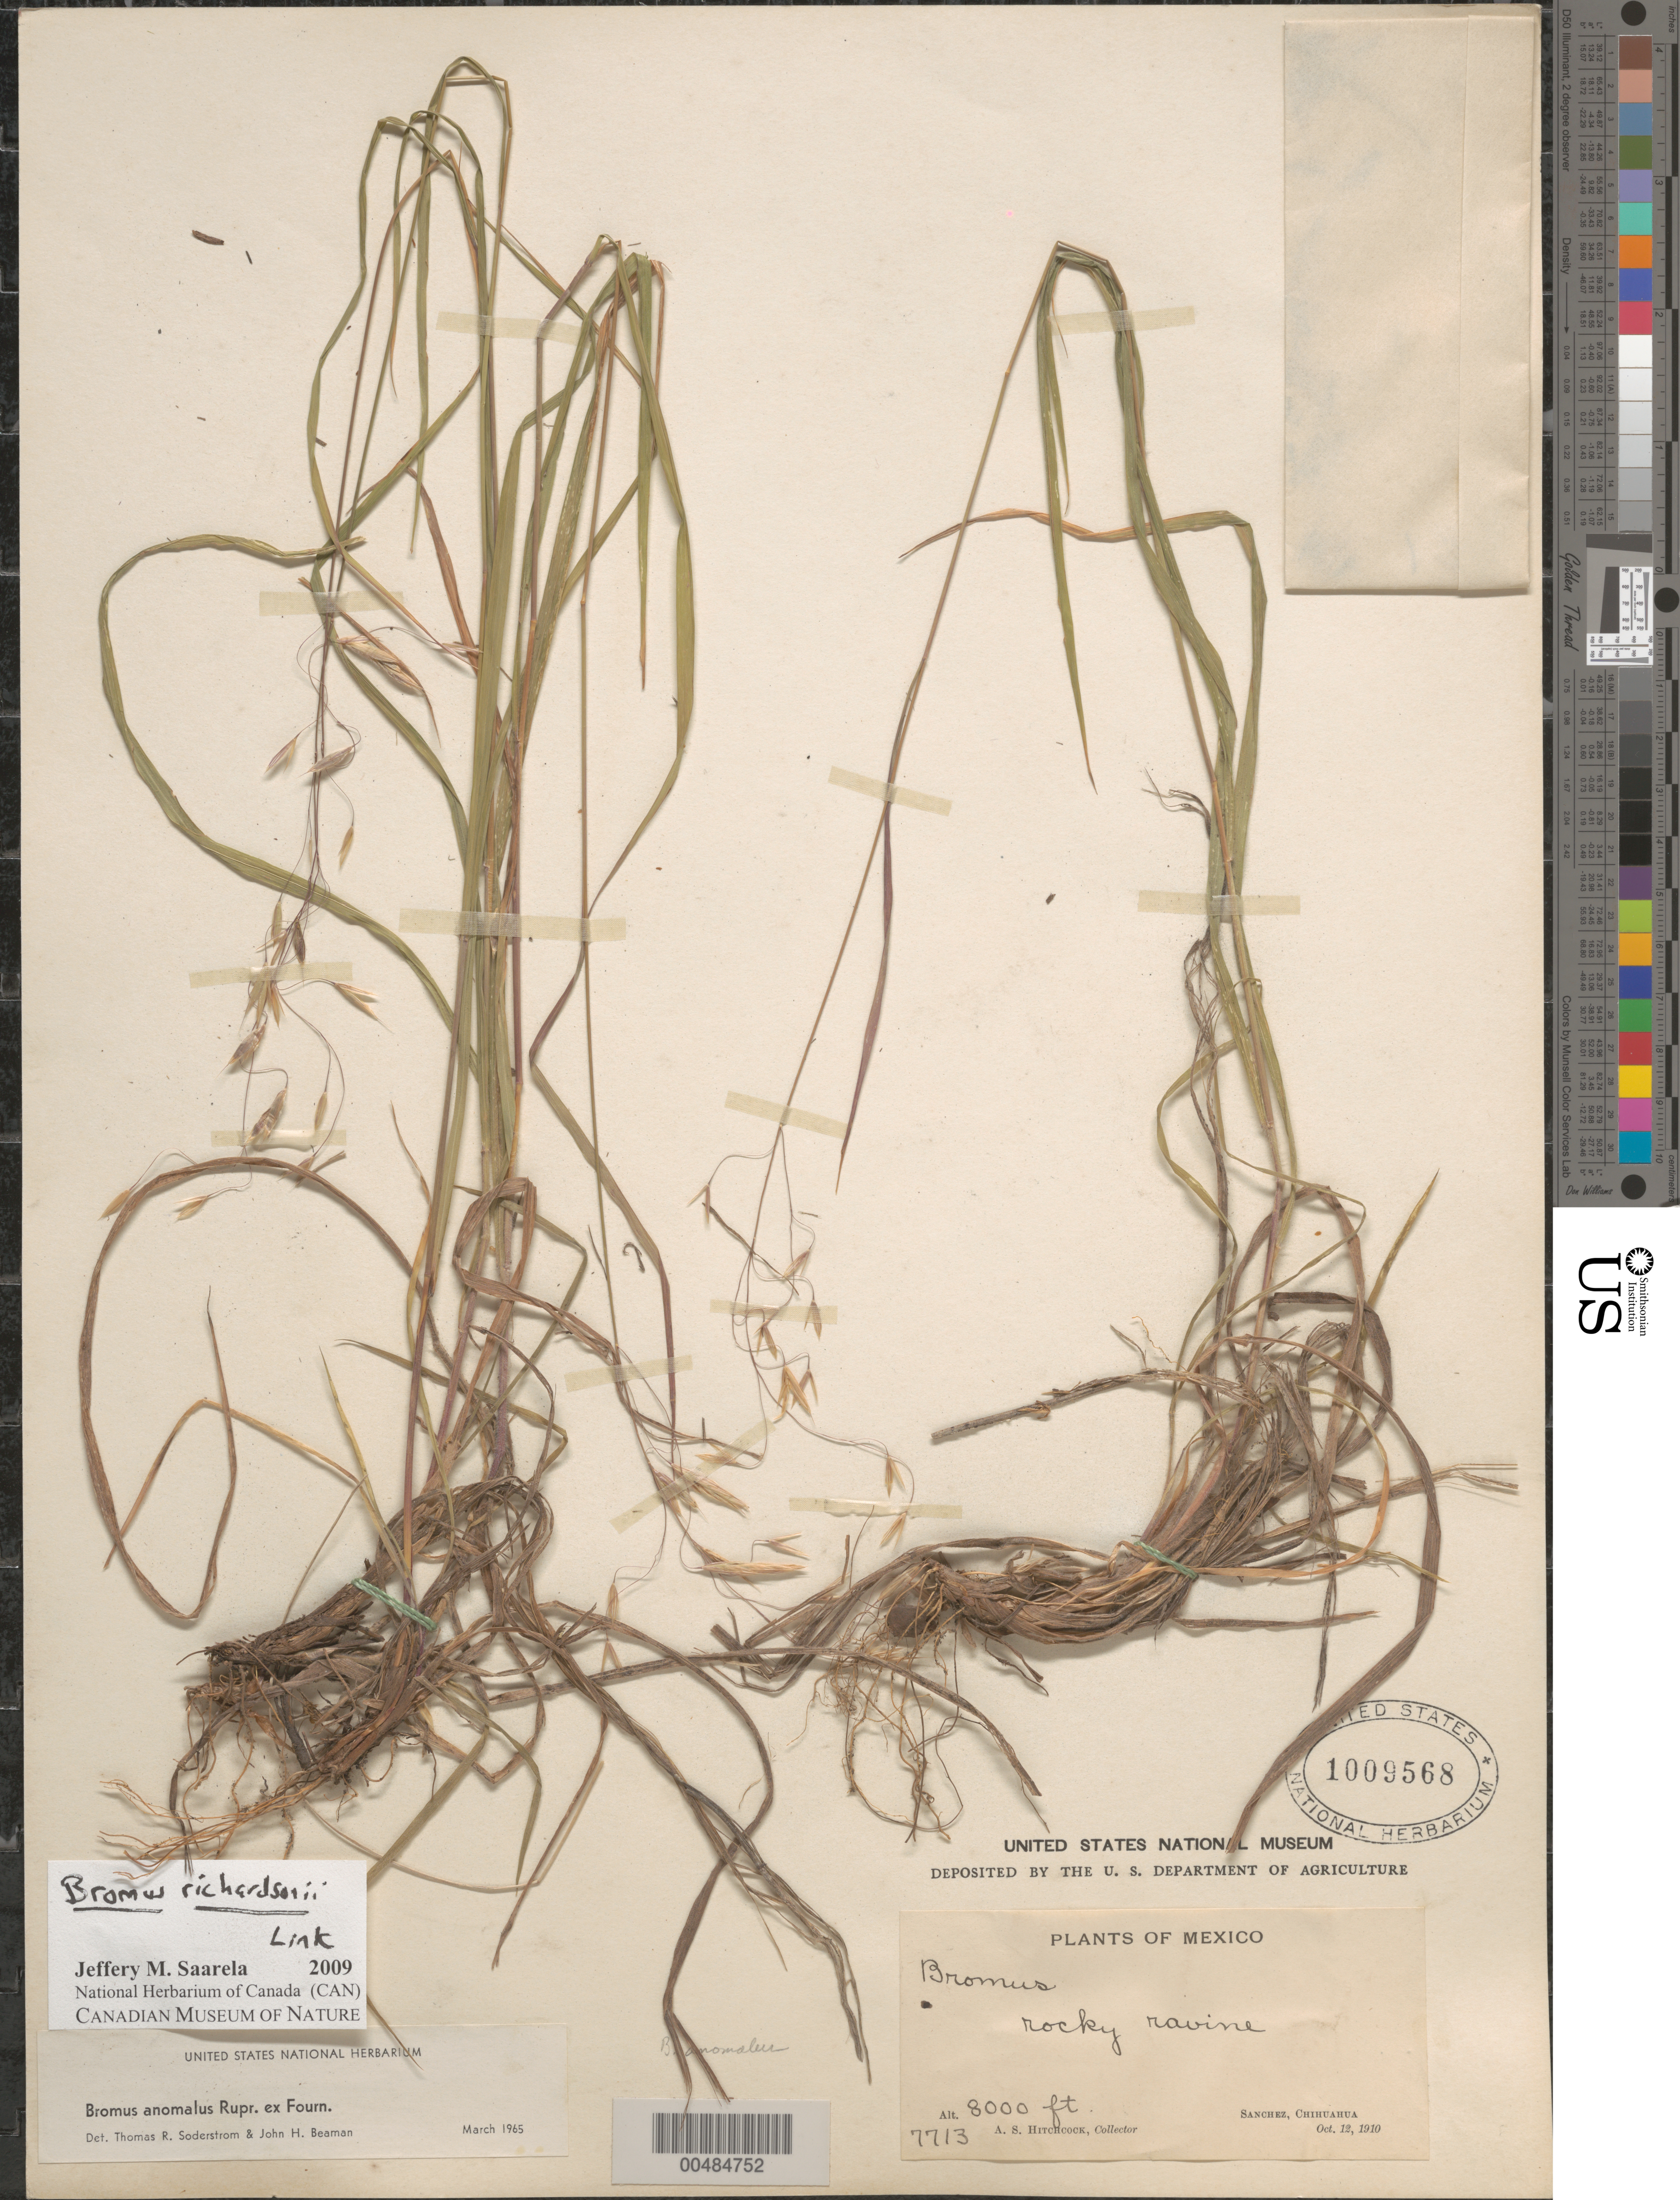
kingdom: Plantae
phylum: Tracheophyta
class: Liliopsida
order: Poales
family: Poaceae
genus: Bromus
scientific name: Bromus richardsonii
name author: Link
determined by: Soderstrom, T. R.; Beaman, J. H.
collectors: A. S. Hitchcock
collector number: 7713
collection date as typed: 12 Oct 1910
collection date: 1910-10-12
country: Mexico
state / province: Chihuahua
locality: Sanchez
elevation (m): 2438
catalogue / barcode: US 1009568